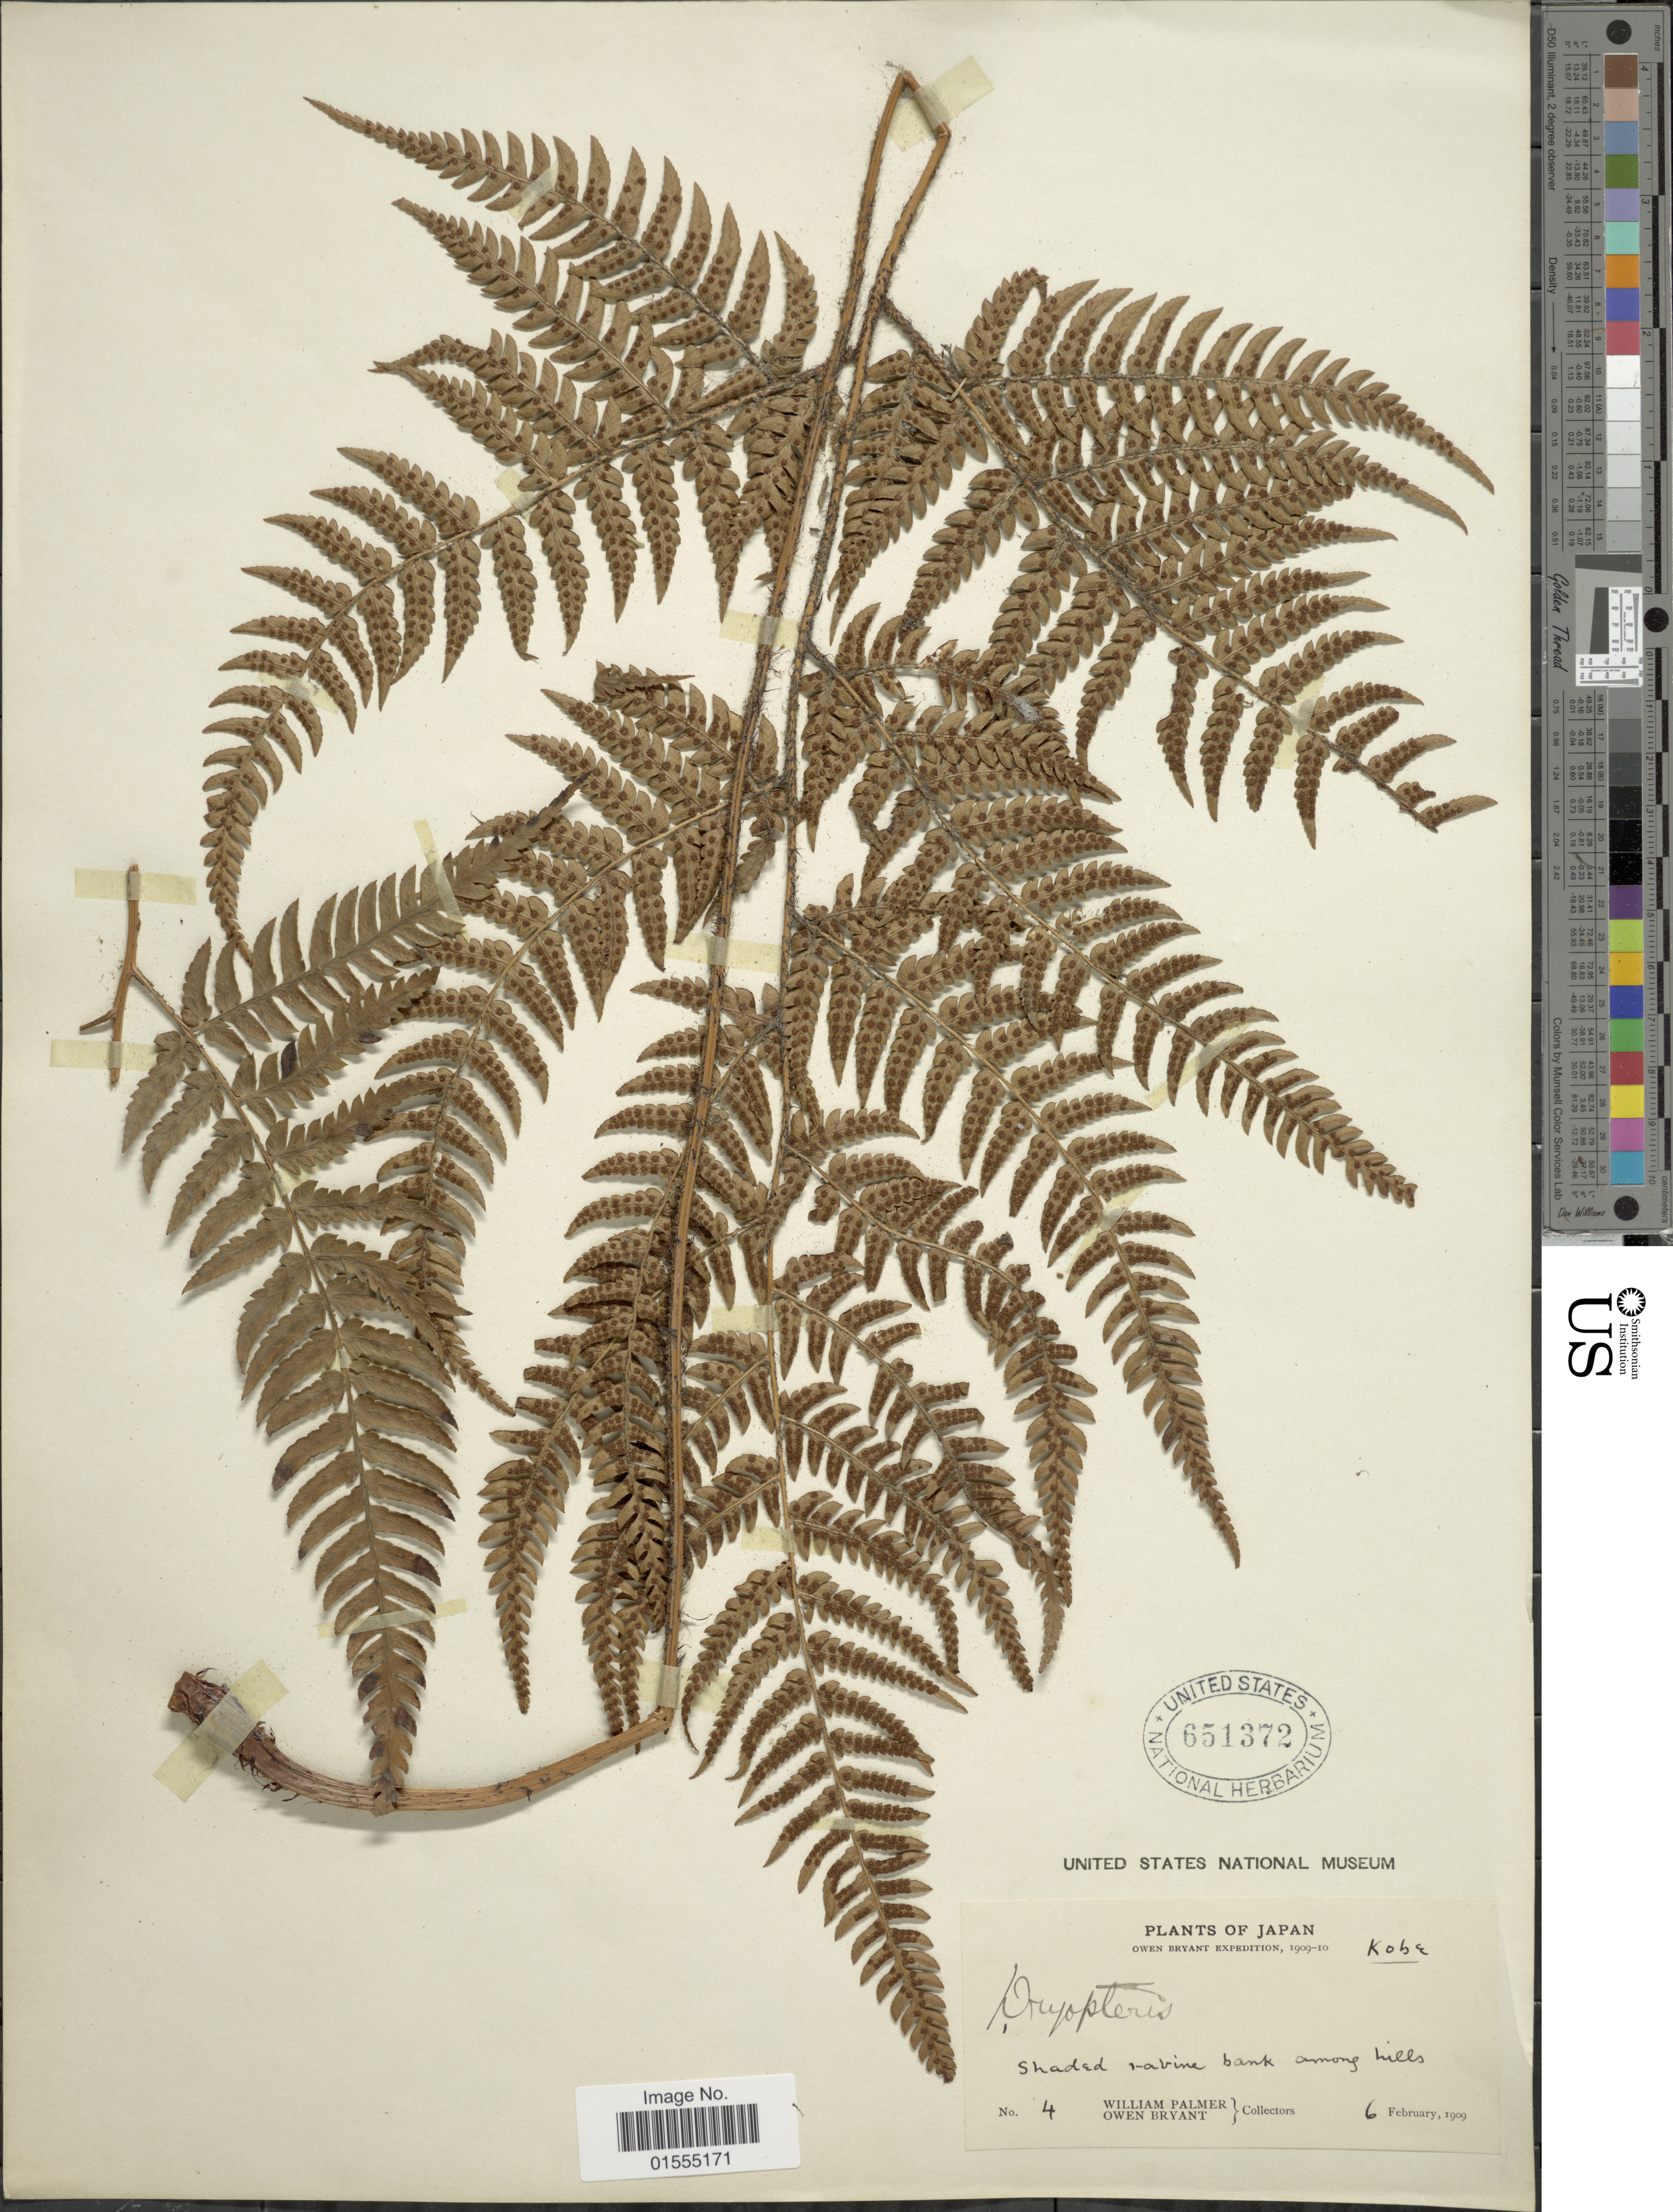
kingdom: Plantae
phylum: Tracheophyta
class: Polypodiopsida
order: Polypodiales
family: Dryopteridaceae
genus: Dryopteris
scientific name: Dryopteris varia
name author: (L.) Kuntze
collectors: W. Palmer & O. Bryant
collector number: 4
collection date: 1909-02-06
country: Japan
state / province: Hyogo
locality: Kobe, Shade ravine bank among hills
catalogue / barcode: US 651372